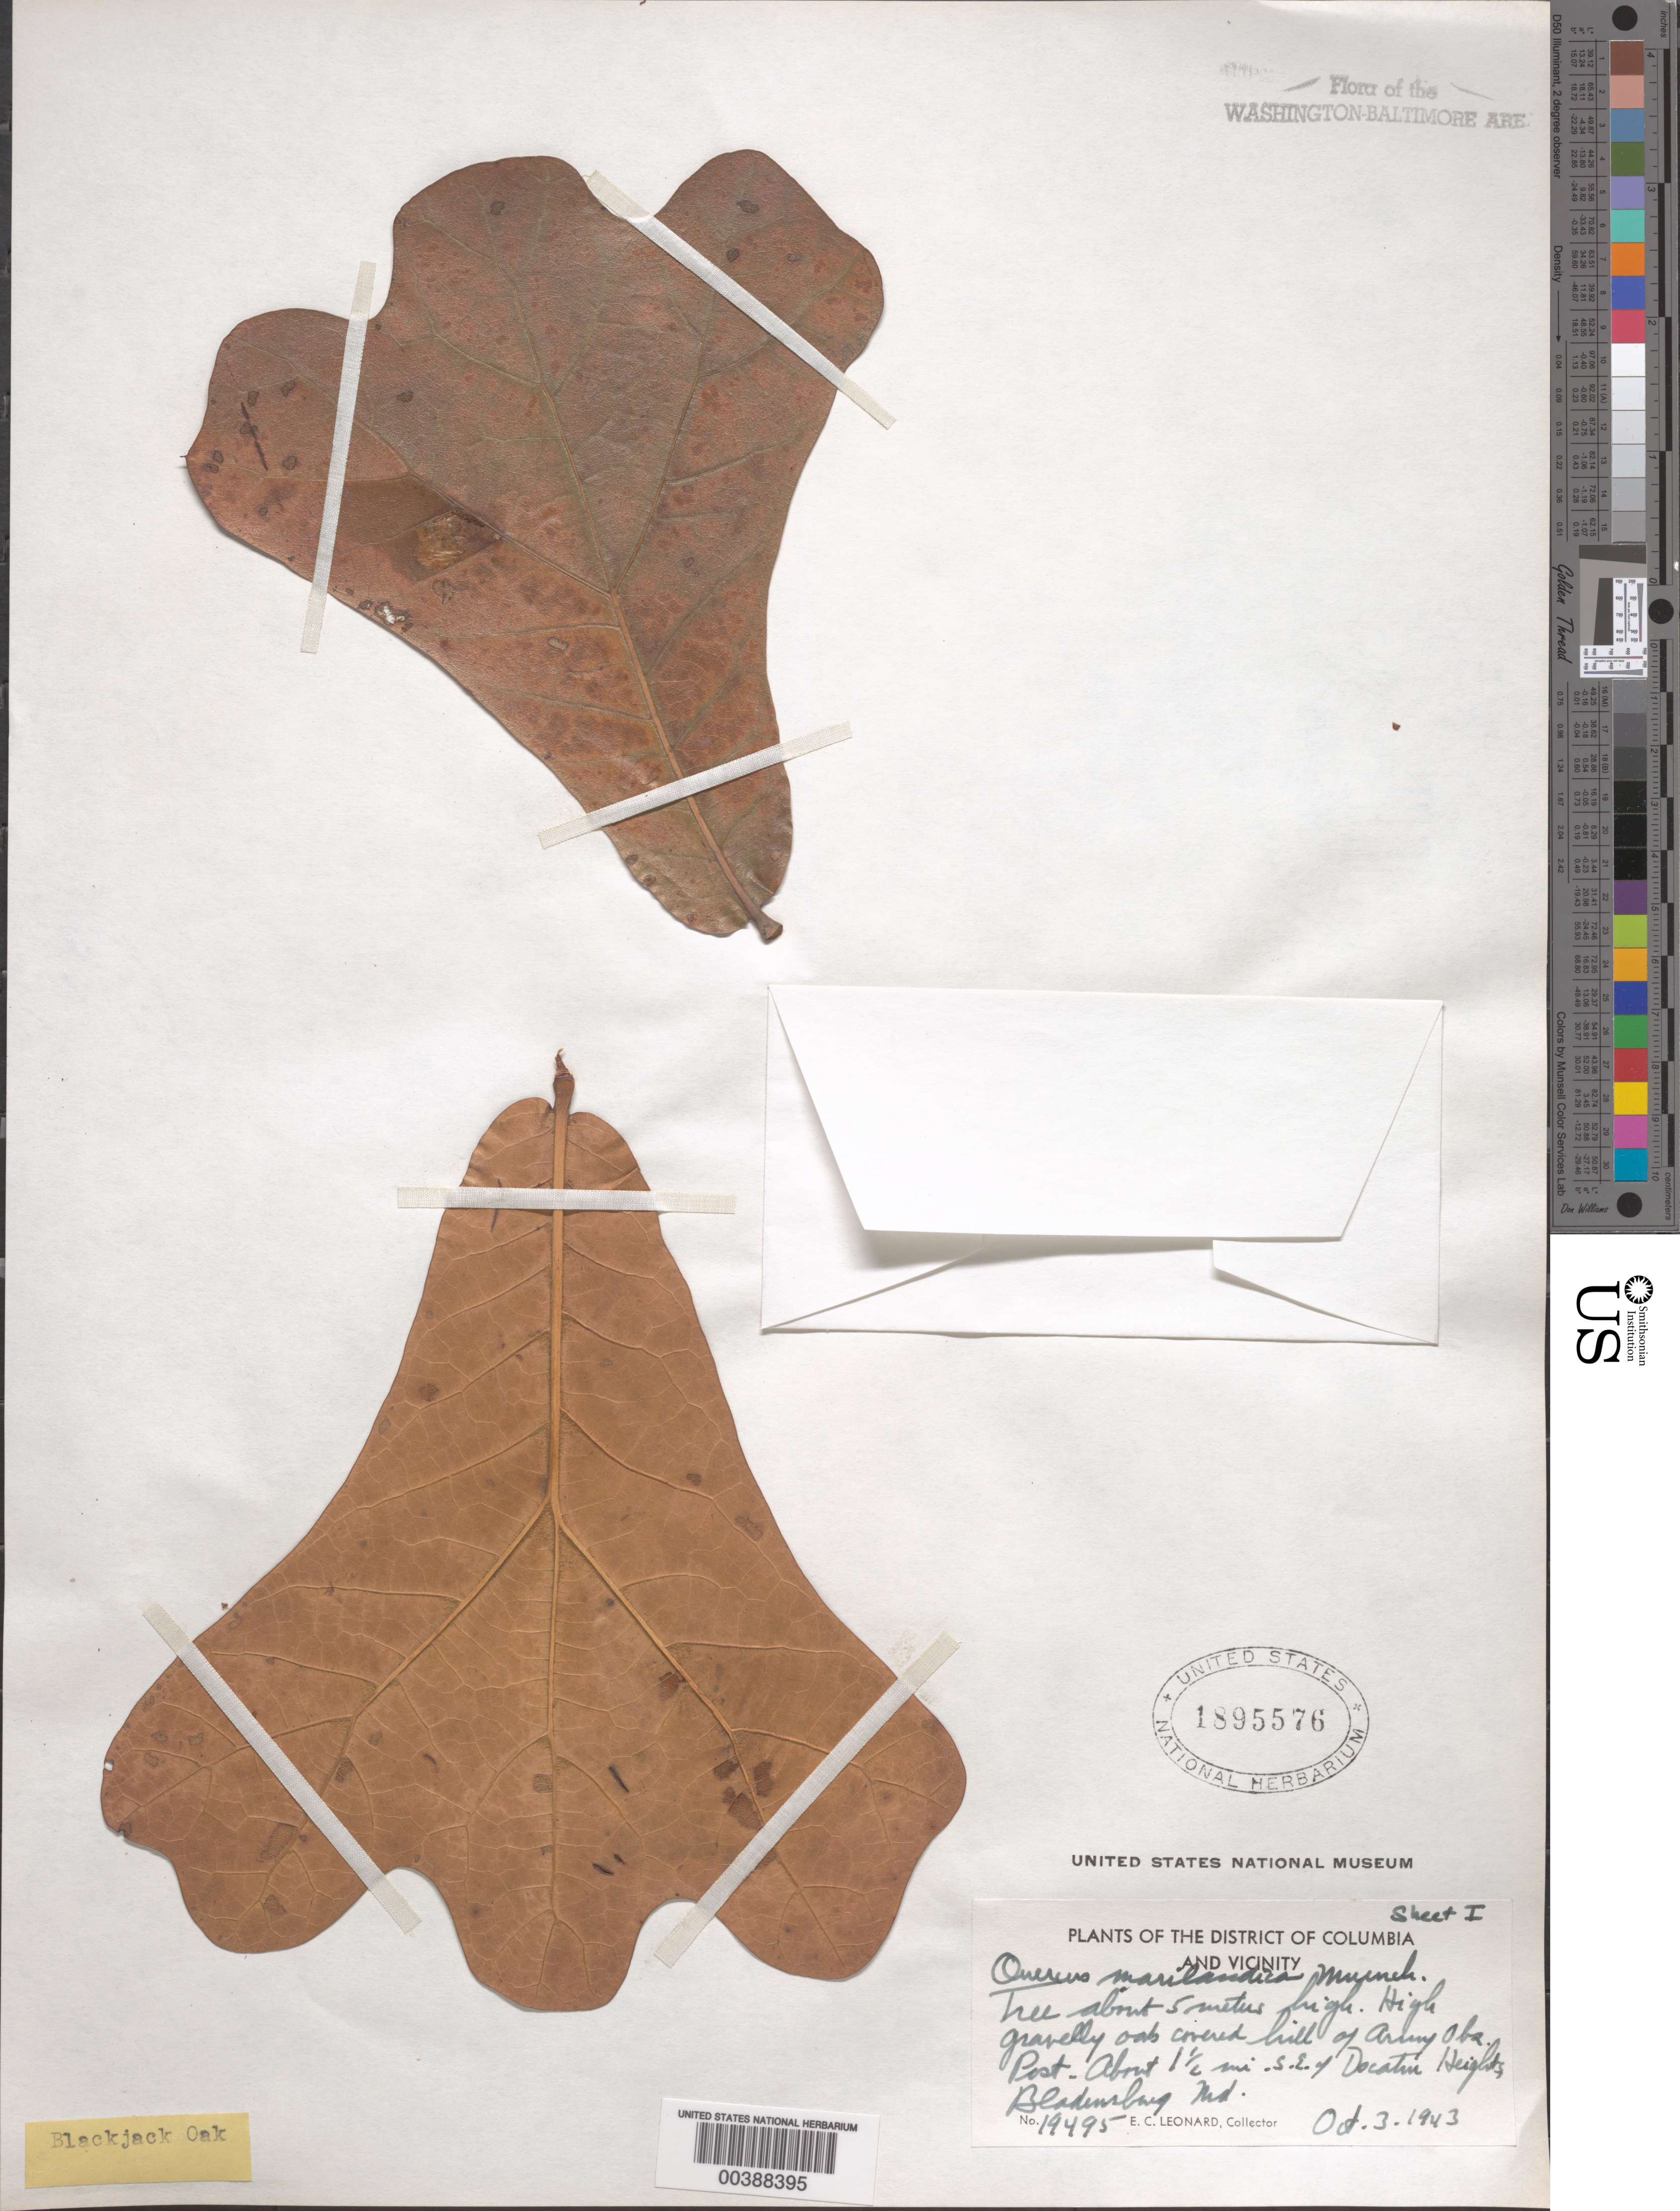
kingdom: Plantae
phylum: Tracheophyta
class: Magnoliopsida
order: Fagales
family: Fagaceae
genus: Quercus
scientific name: Quercus marilandica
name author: (L.) Münchh.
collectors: E. C. Leonard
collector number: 19495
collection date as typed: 03 Oct 1943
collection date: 1943-10-03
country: United States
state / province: Maryland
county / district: Prince George's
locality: Southeast of Decatur Heights, Bladensburg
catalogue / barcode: US 1895576